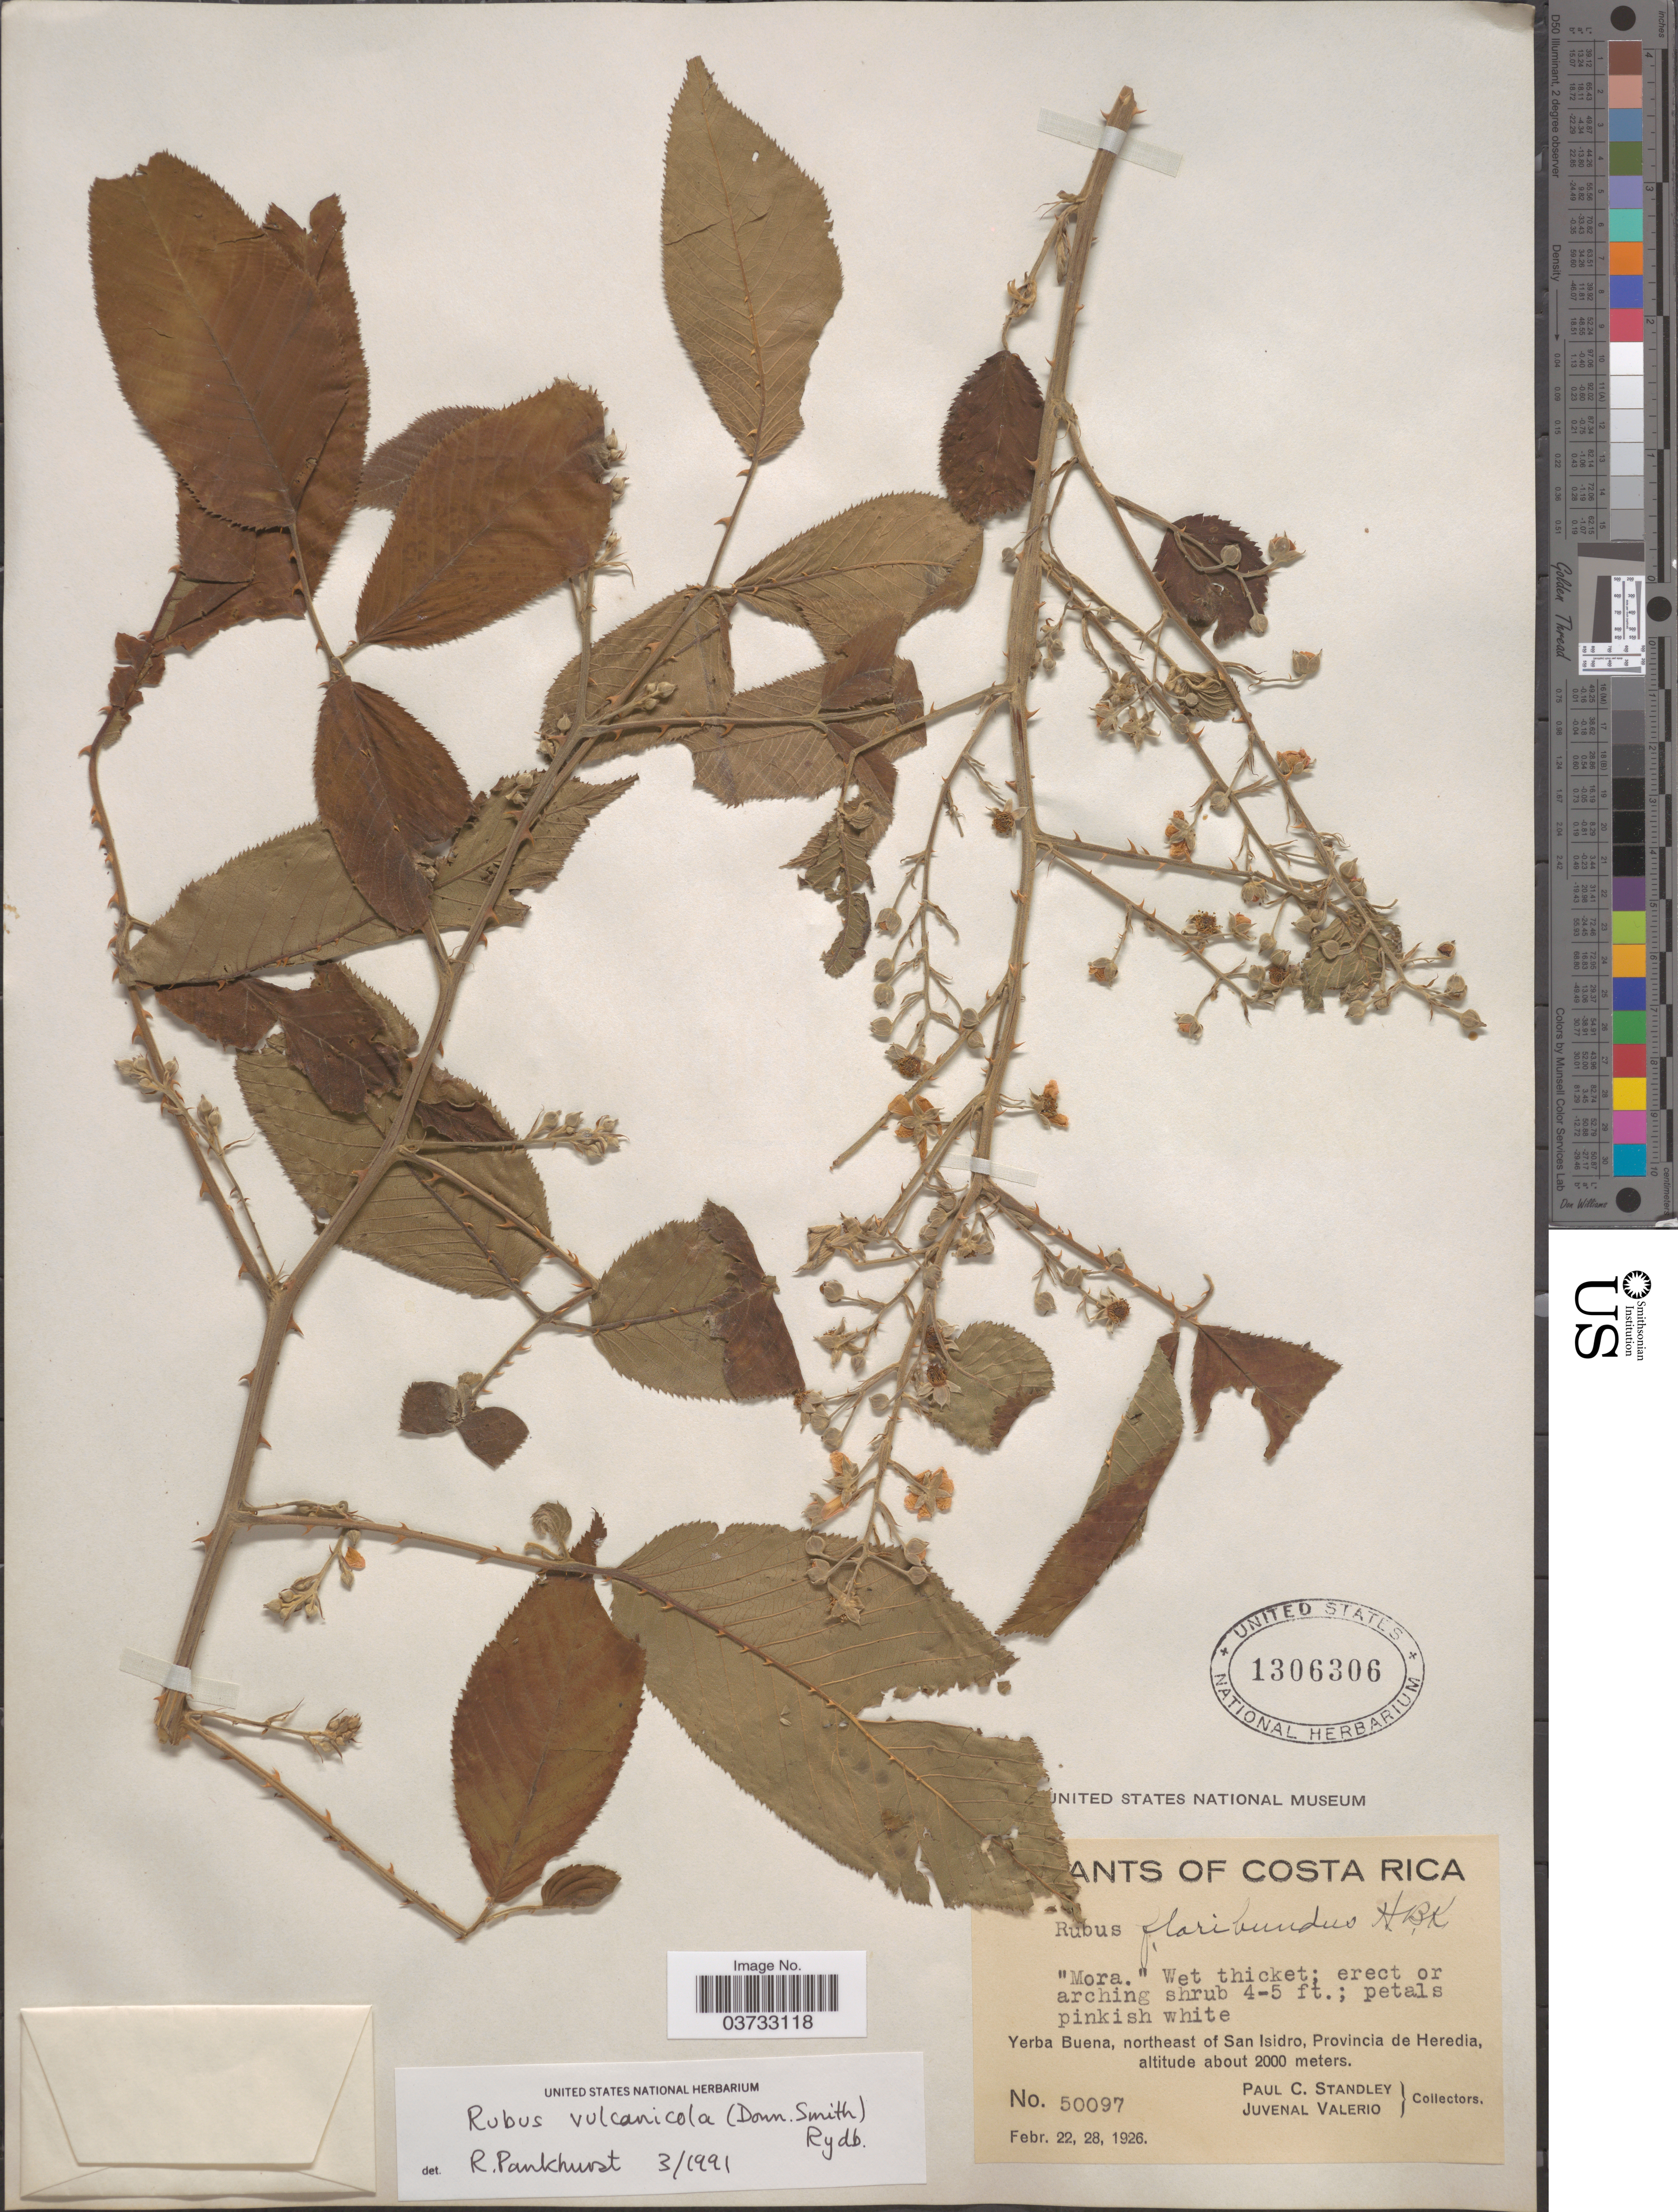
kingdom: Plantae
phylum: Tracheophyta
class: Magnoliopsida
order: Rosales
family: Rosaceae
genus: Rubus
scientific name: Rubus vulcanicola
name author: (Donn. Sm.) Rydb.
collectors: P. C. Standley & J. Valerio R.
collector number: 50097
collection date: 1926-02-22/1926-02-28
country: Costa Rica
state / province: Heredia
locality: Yerba Buena, northeast of San Isidro.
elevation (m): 2000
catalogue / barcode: US 1306306